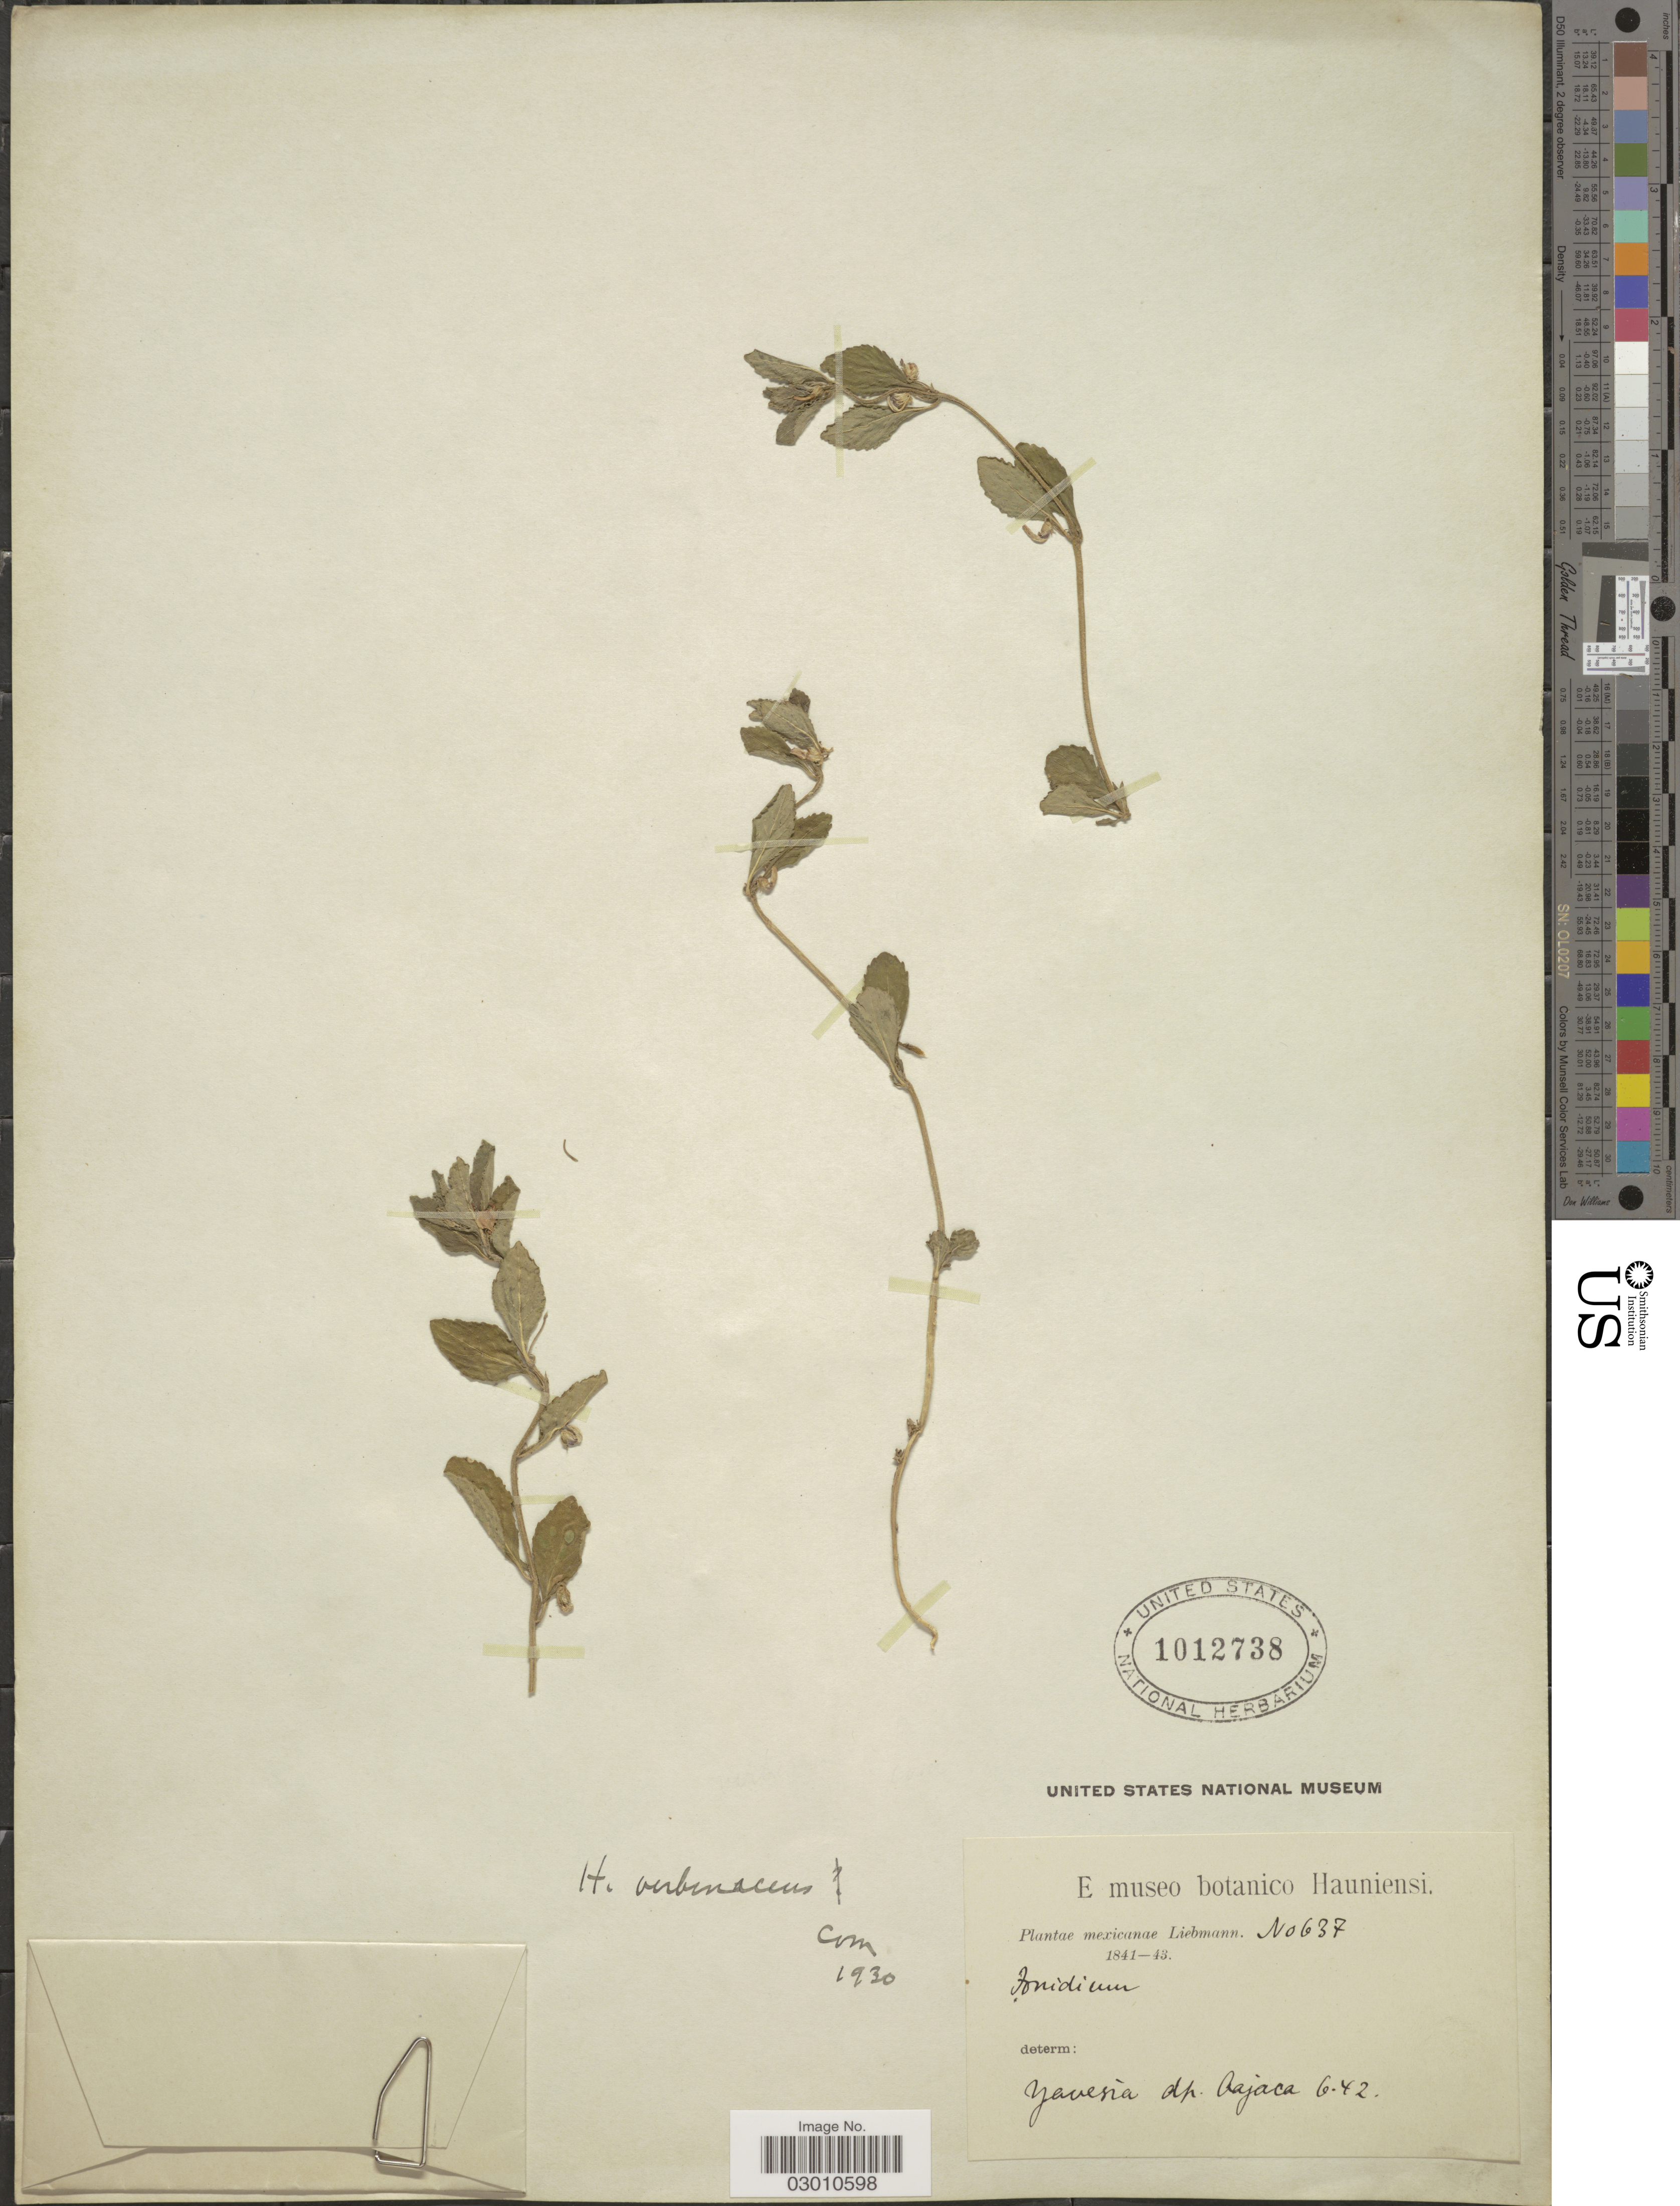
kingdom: Plantae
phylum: Tracheophyta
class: Magnoliopsida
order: Malpighiales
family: Violaceae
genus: Pombalia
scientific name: Pombalia verbenacea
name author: (Kunth) H.E. Ballard & Paula-Souza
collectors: Liebmann, --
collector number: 637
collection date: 1841/1843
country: Mexico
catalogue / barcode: US 1012738